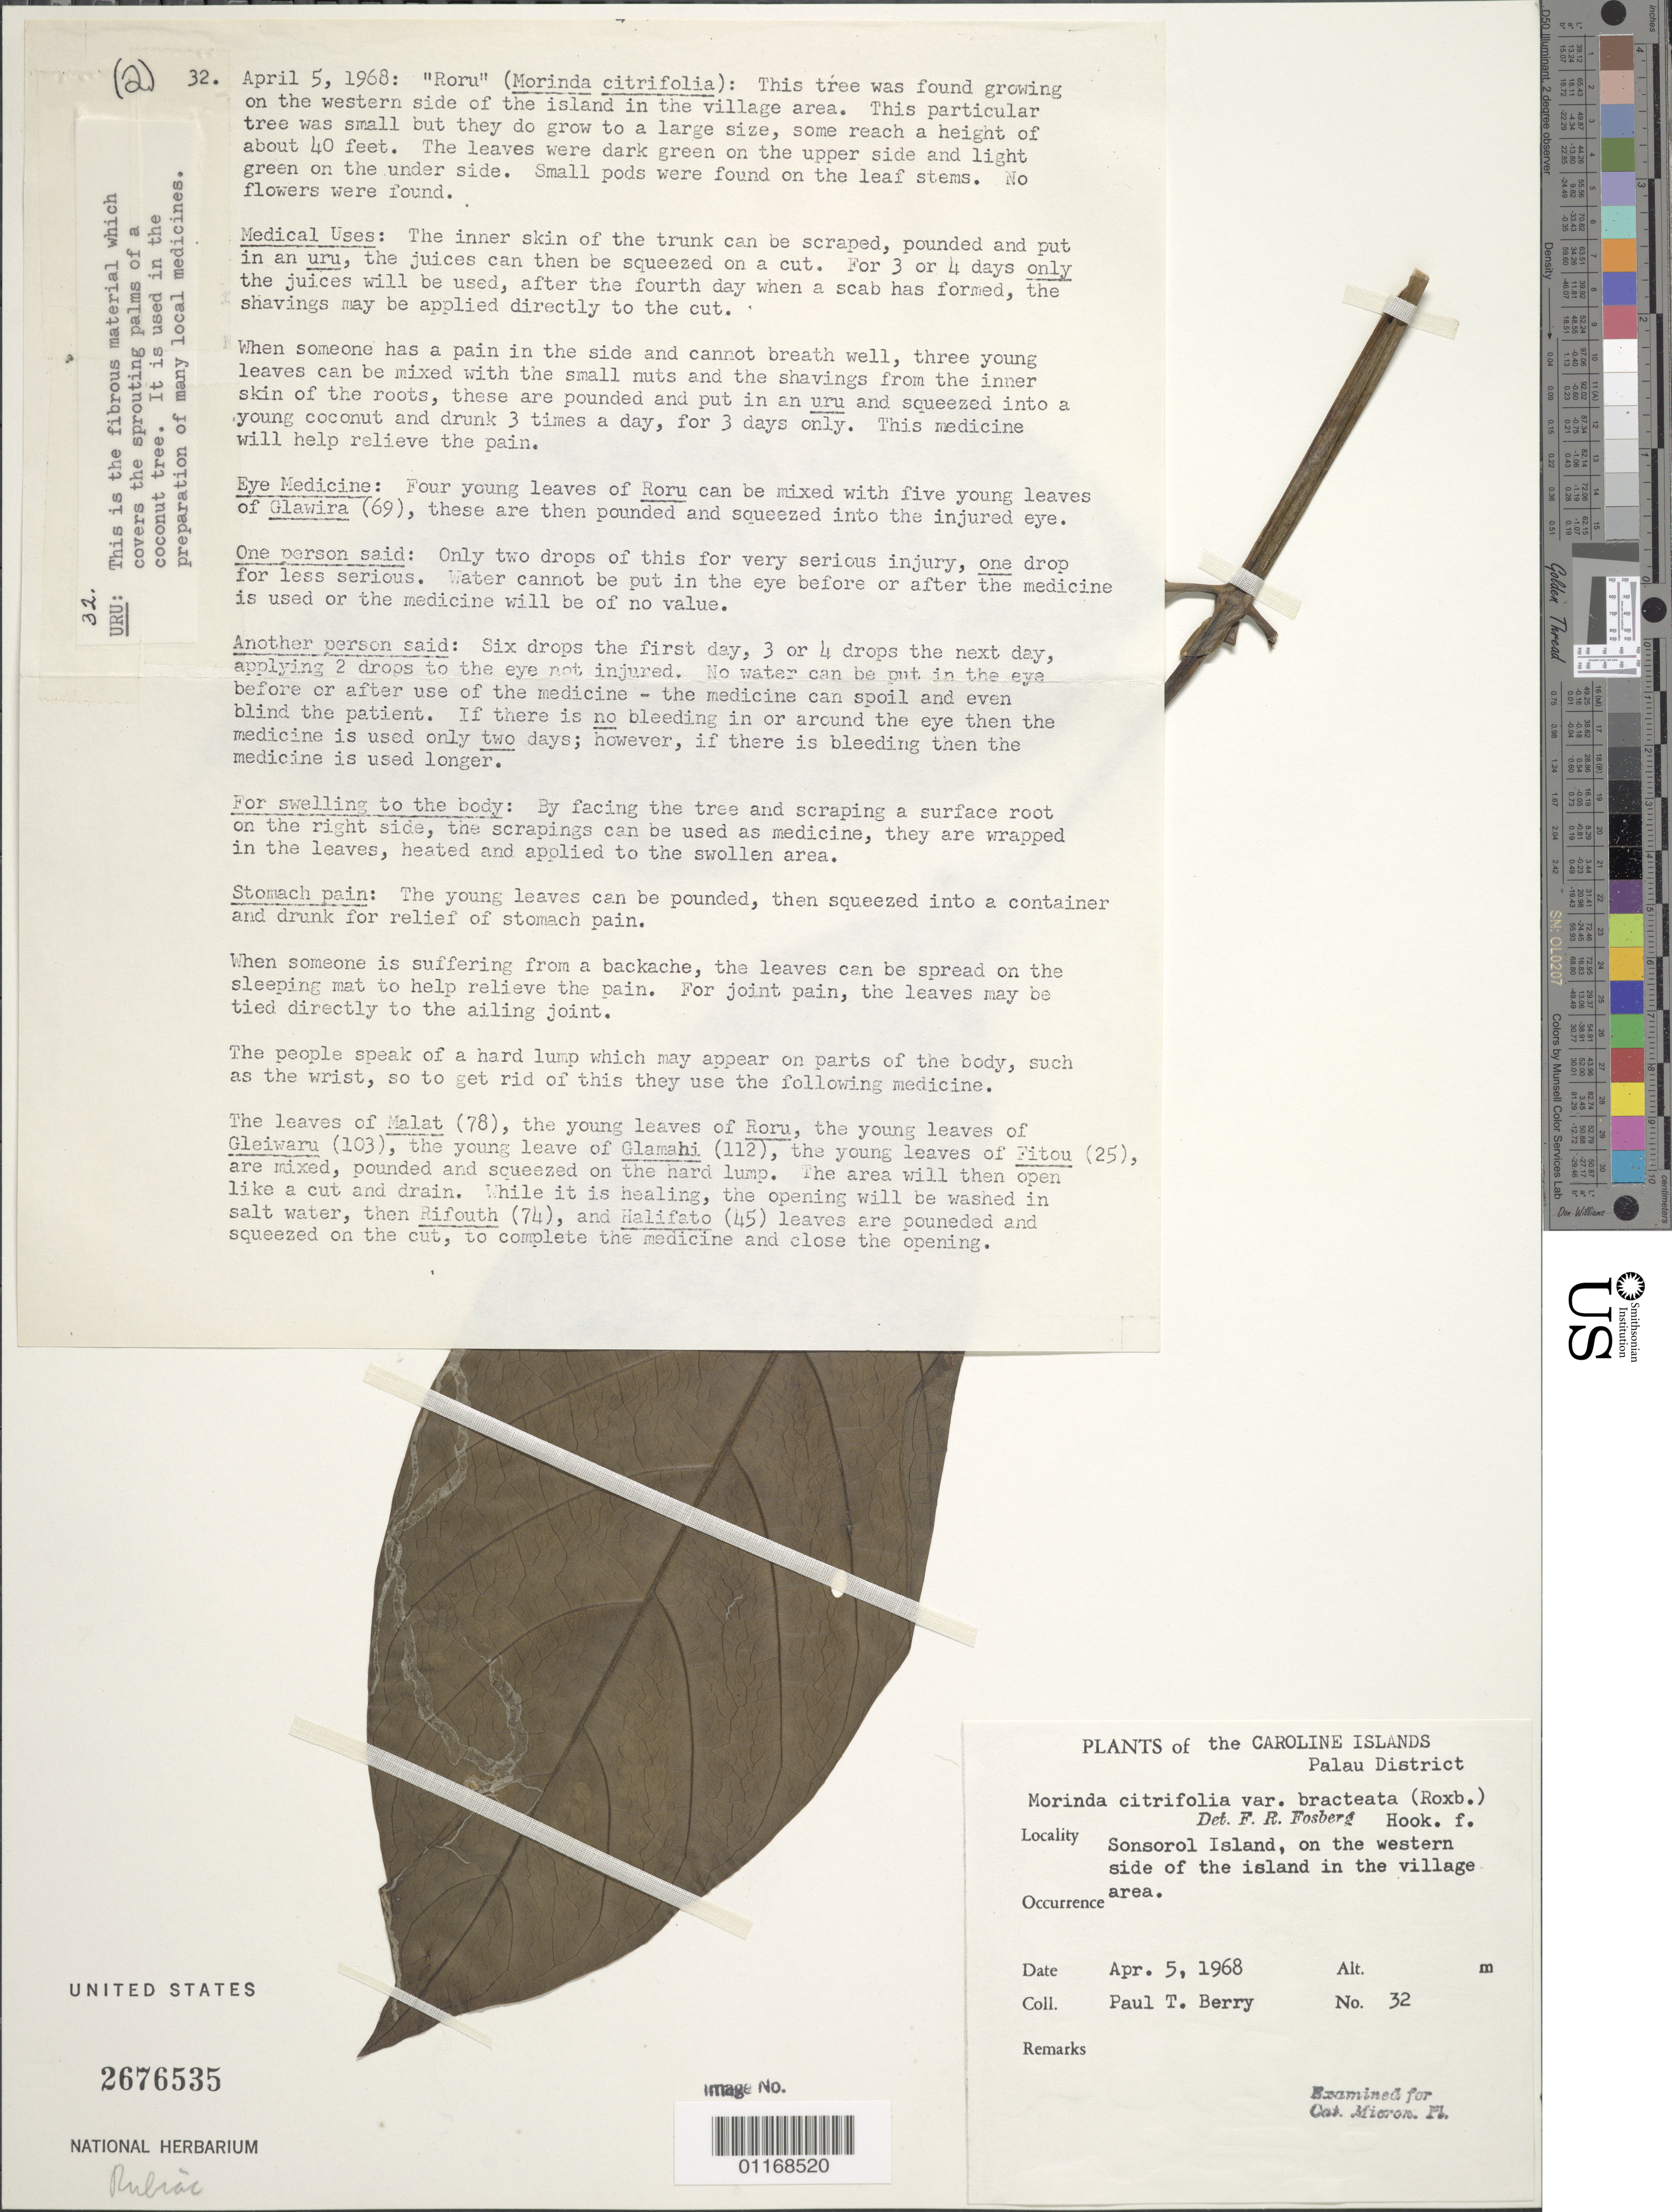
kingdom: Plantae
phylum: Tracheophyta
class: Magnoliopsida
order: Gentianales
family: Rubiaceae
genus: Morinda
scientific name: Morinda citrifolia var. bracteata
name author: (Roxb.) Hook.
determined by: Fosberg, F. R.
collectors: P. T. Berry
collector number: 32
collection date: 1968-04-05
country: Palau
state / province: Sonsorol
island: Sonsorol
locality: On the western side of the island in the village area.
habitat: village area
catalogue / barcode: US 2676535